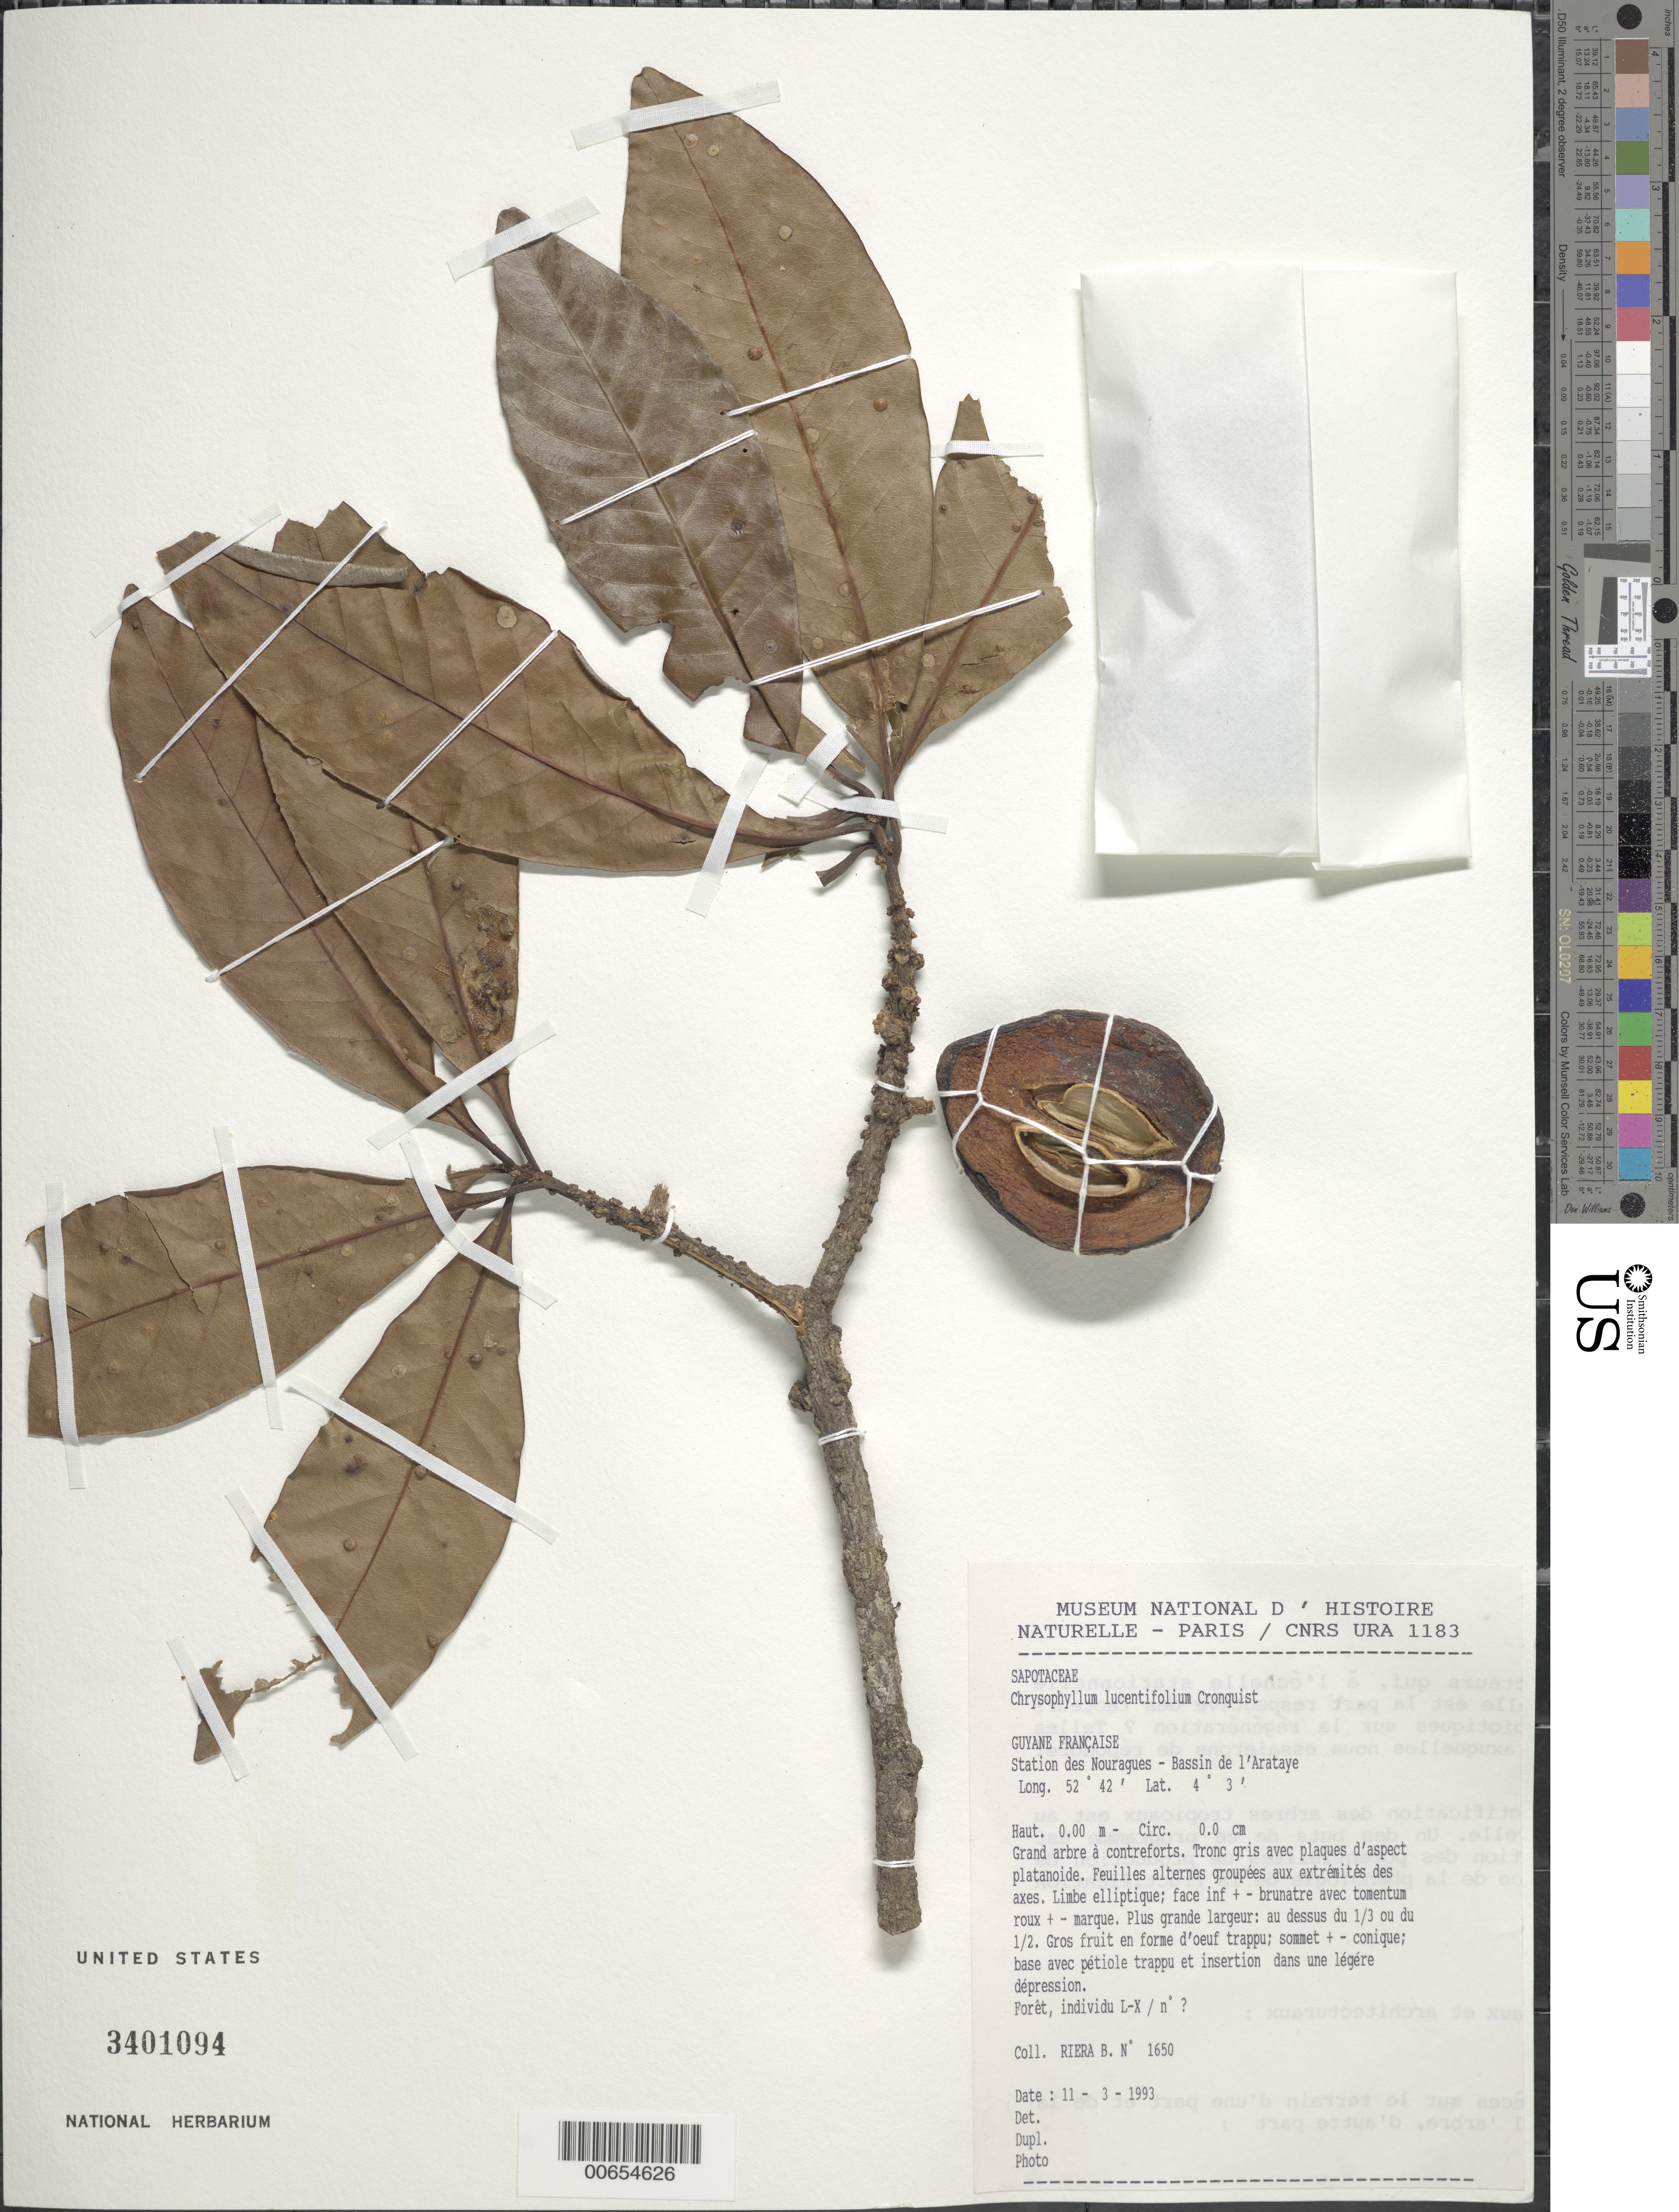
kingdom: Plantae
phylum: Tracheophyta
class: Magnoliopsida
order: Ericales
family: Sapotaceae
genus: Chrysophyllum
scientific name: Chrysophyllum lucentifolium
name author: Cronquist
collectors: B. Riéra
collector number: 1650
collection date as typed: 11-Mar-93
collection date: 1993-03-11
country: French Guiana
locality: Station des Nouragues, Bassin de l'Approuague, Arataye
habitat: Forest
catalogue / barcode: US 3401094